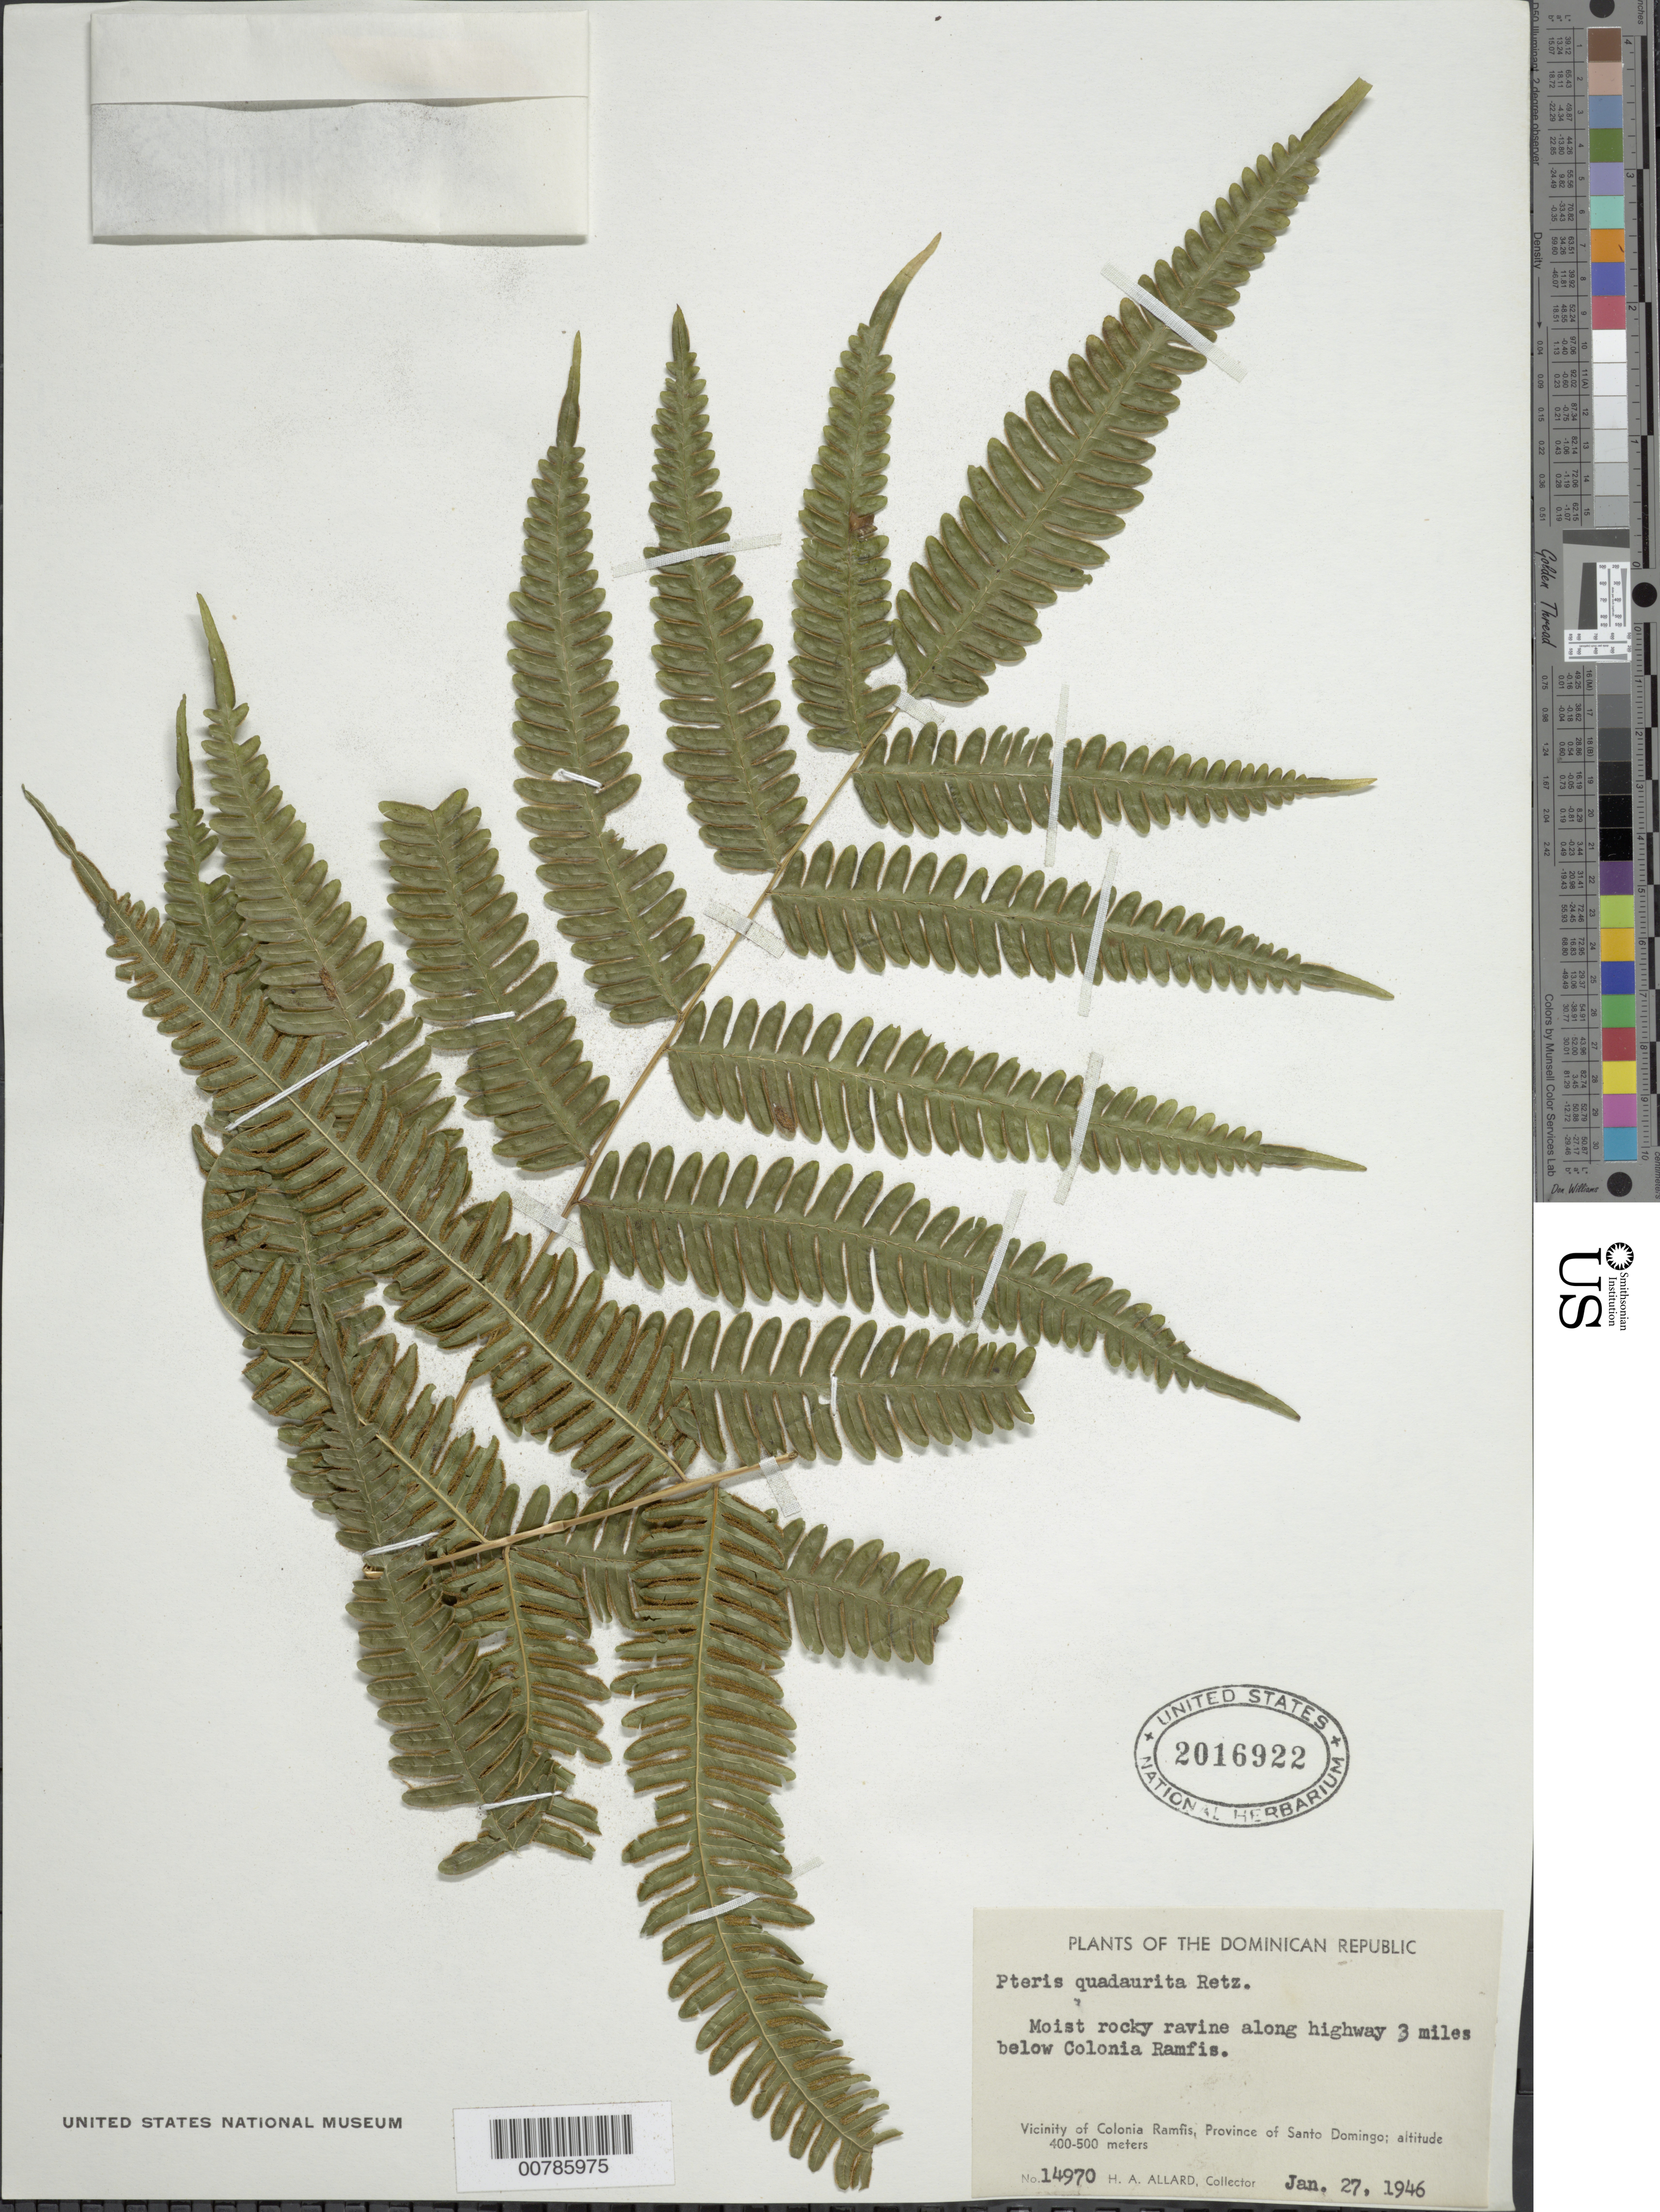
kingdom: Plantae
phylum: Tracheophyta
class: Polypodiopsida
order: Polypodiales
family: Pteridaceae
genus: Pteris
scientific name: Pteris quadriaurita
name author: Retz.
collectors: H. A. Allard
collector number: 14970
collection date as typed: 27 Jan 1946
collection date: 1946-01-27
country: Dominican Republic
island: Hispaniola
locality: Prov. Santo Domingo, Colonia Ramfis, 3 miles below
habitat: Moist rocky ravine, along highway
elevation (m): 400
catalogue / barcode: US 2016922